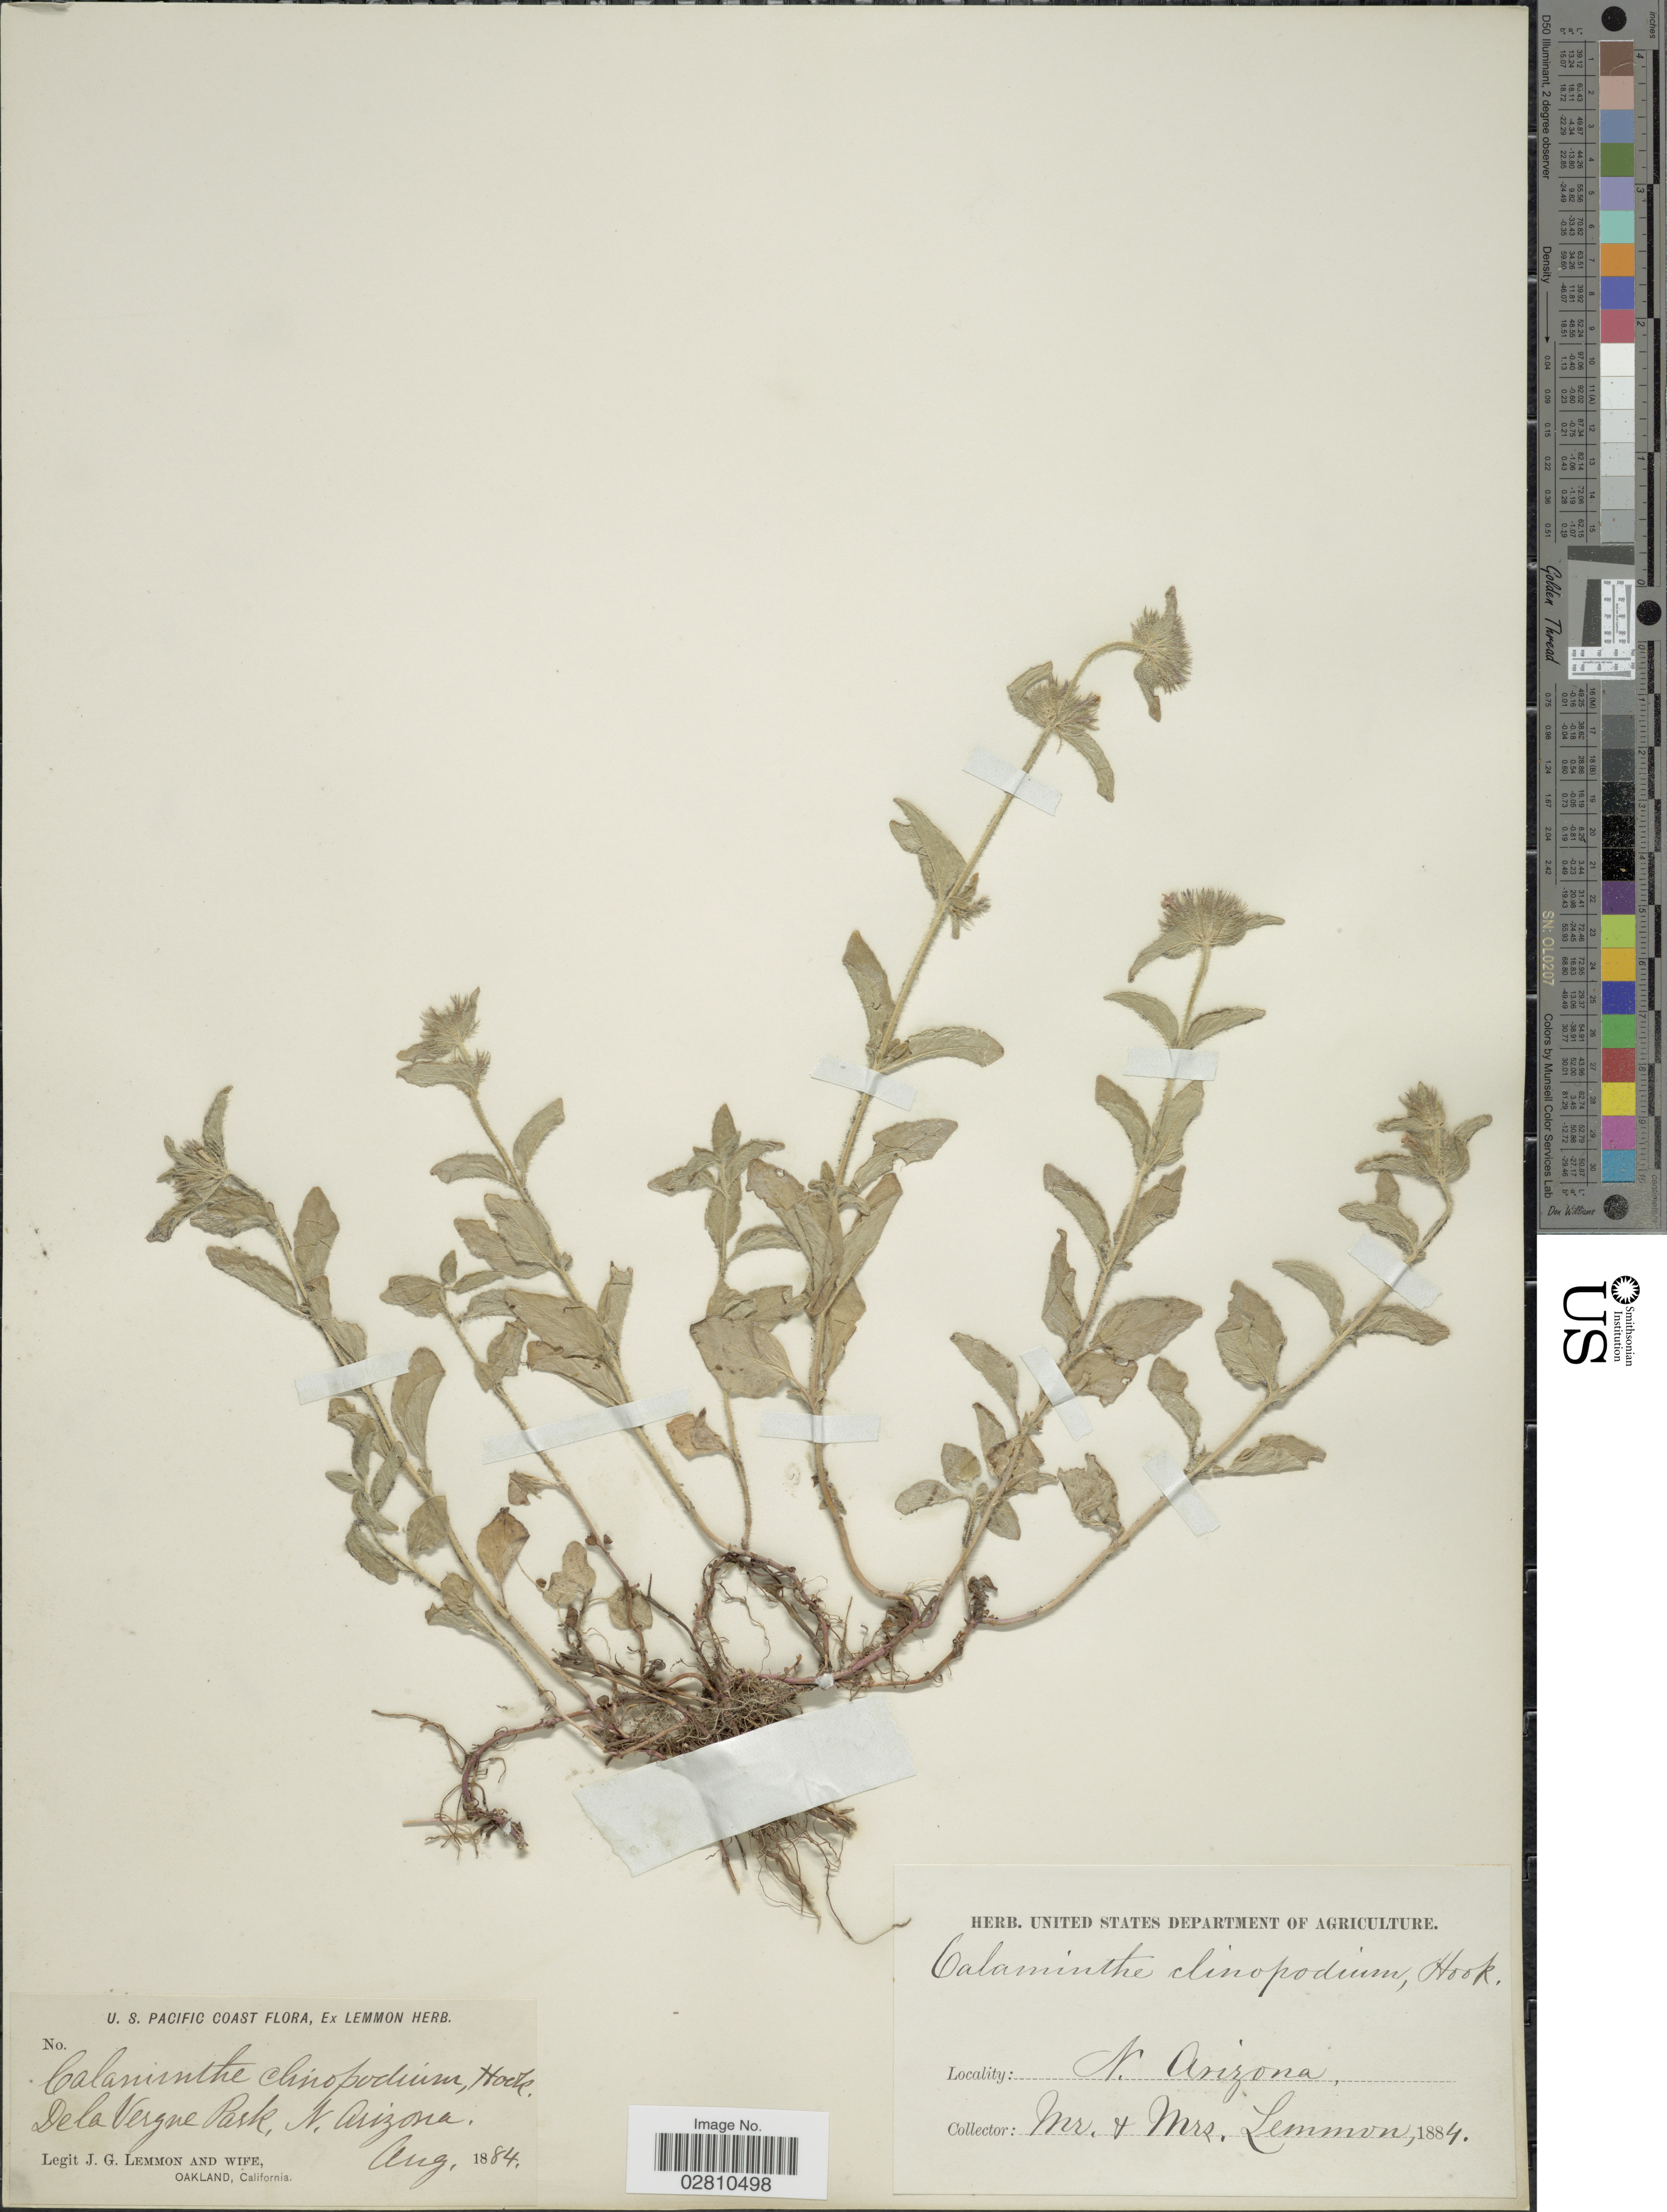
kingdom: Plantae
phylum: Tracheophyta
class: Magnoliopsida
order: Lamiales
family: Lamiaceae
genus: Clinopodium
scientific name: Clinopodium vulgare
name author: L.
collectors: J. Lemmon & Mrs. J. G. Lemmon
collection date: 1884-08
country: United States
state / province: Arizona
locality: U.S. Pacific Coast, Dela Vergue Park, N. Arizona